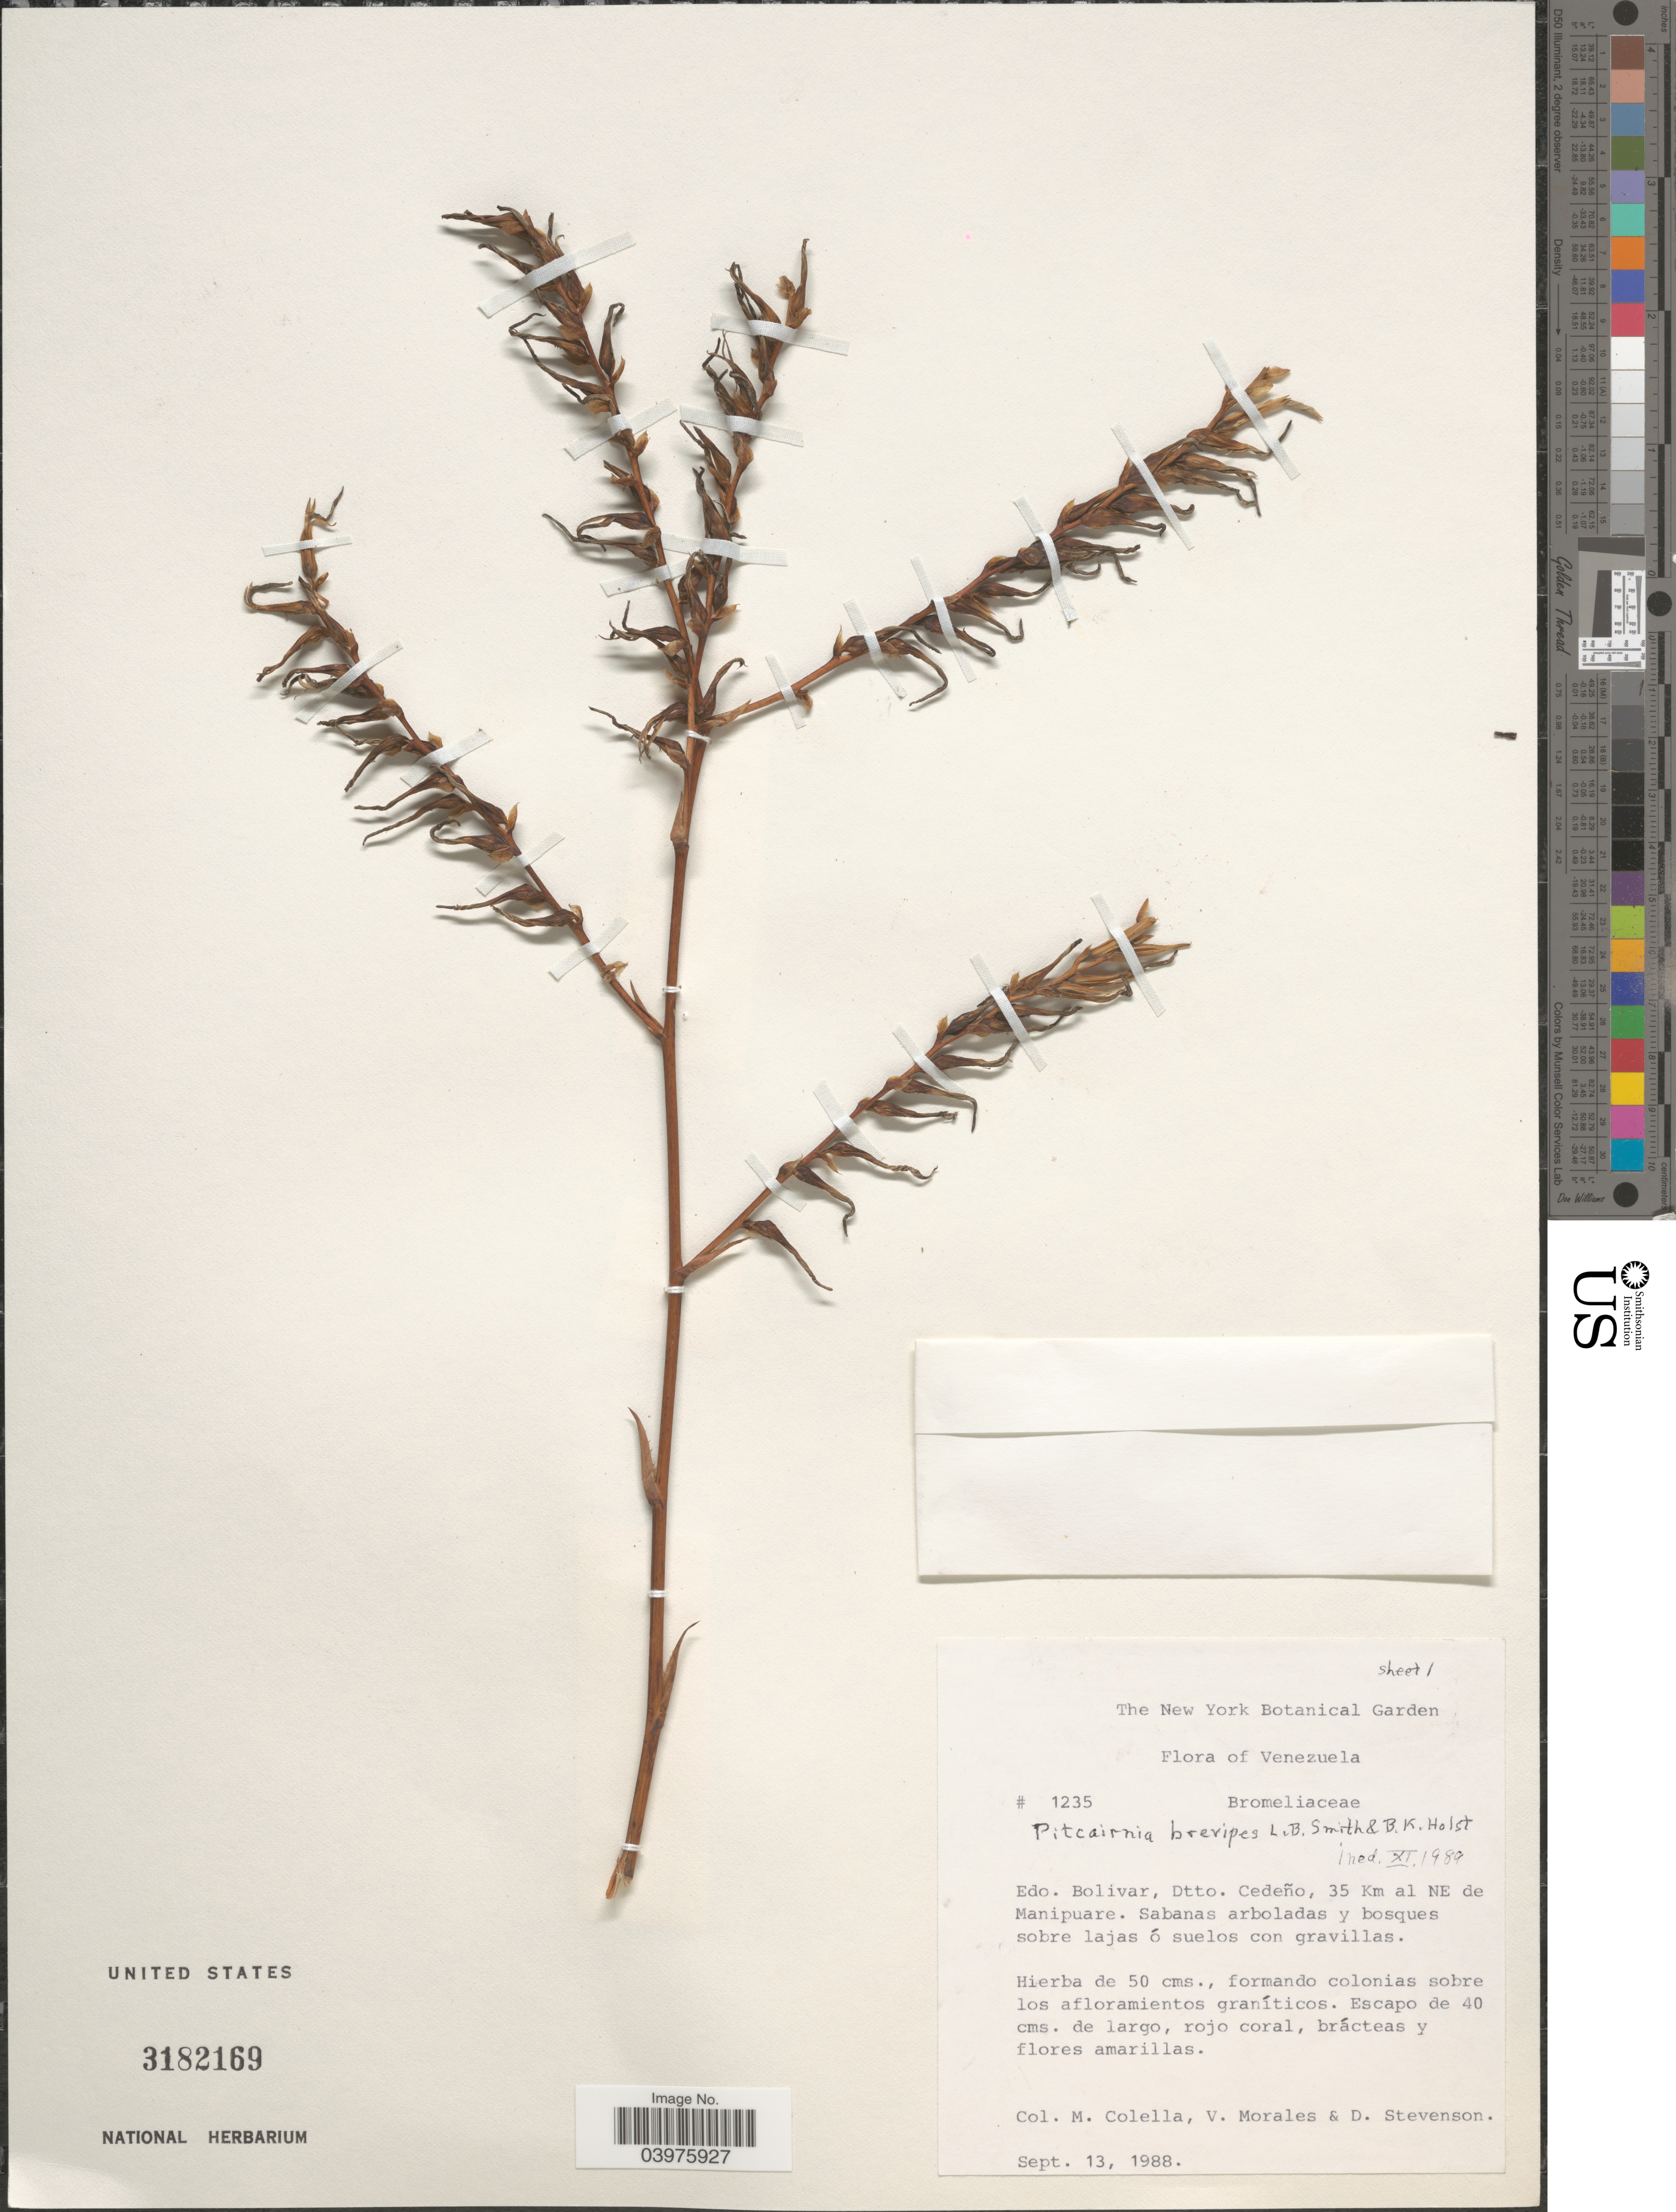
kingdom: Plantae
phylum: Tracheophyta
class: Liliopsida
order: Poales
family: Bromeliaceae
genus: Pitcairnia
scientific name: Pitcairnia armata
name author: Maury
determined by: Holst, Bruce K.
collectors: M. Colella, V. Morales & D. Stevenson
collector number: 1235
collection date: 1988-09-13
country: Venezuela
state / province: Bolivar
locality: Dtto. Cedeño, 35 Km al NE de Manipuare. Sabanas arboladas y bosques sobre lajas ó suelos con gravillas.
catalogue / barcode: US 3182169